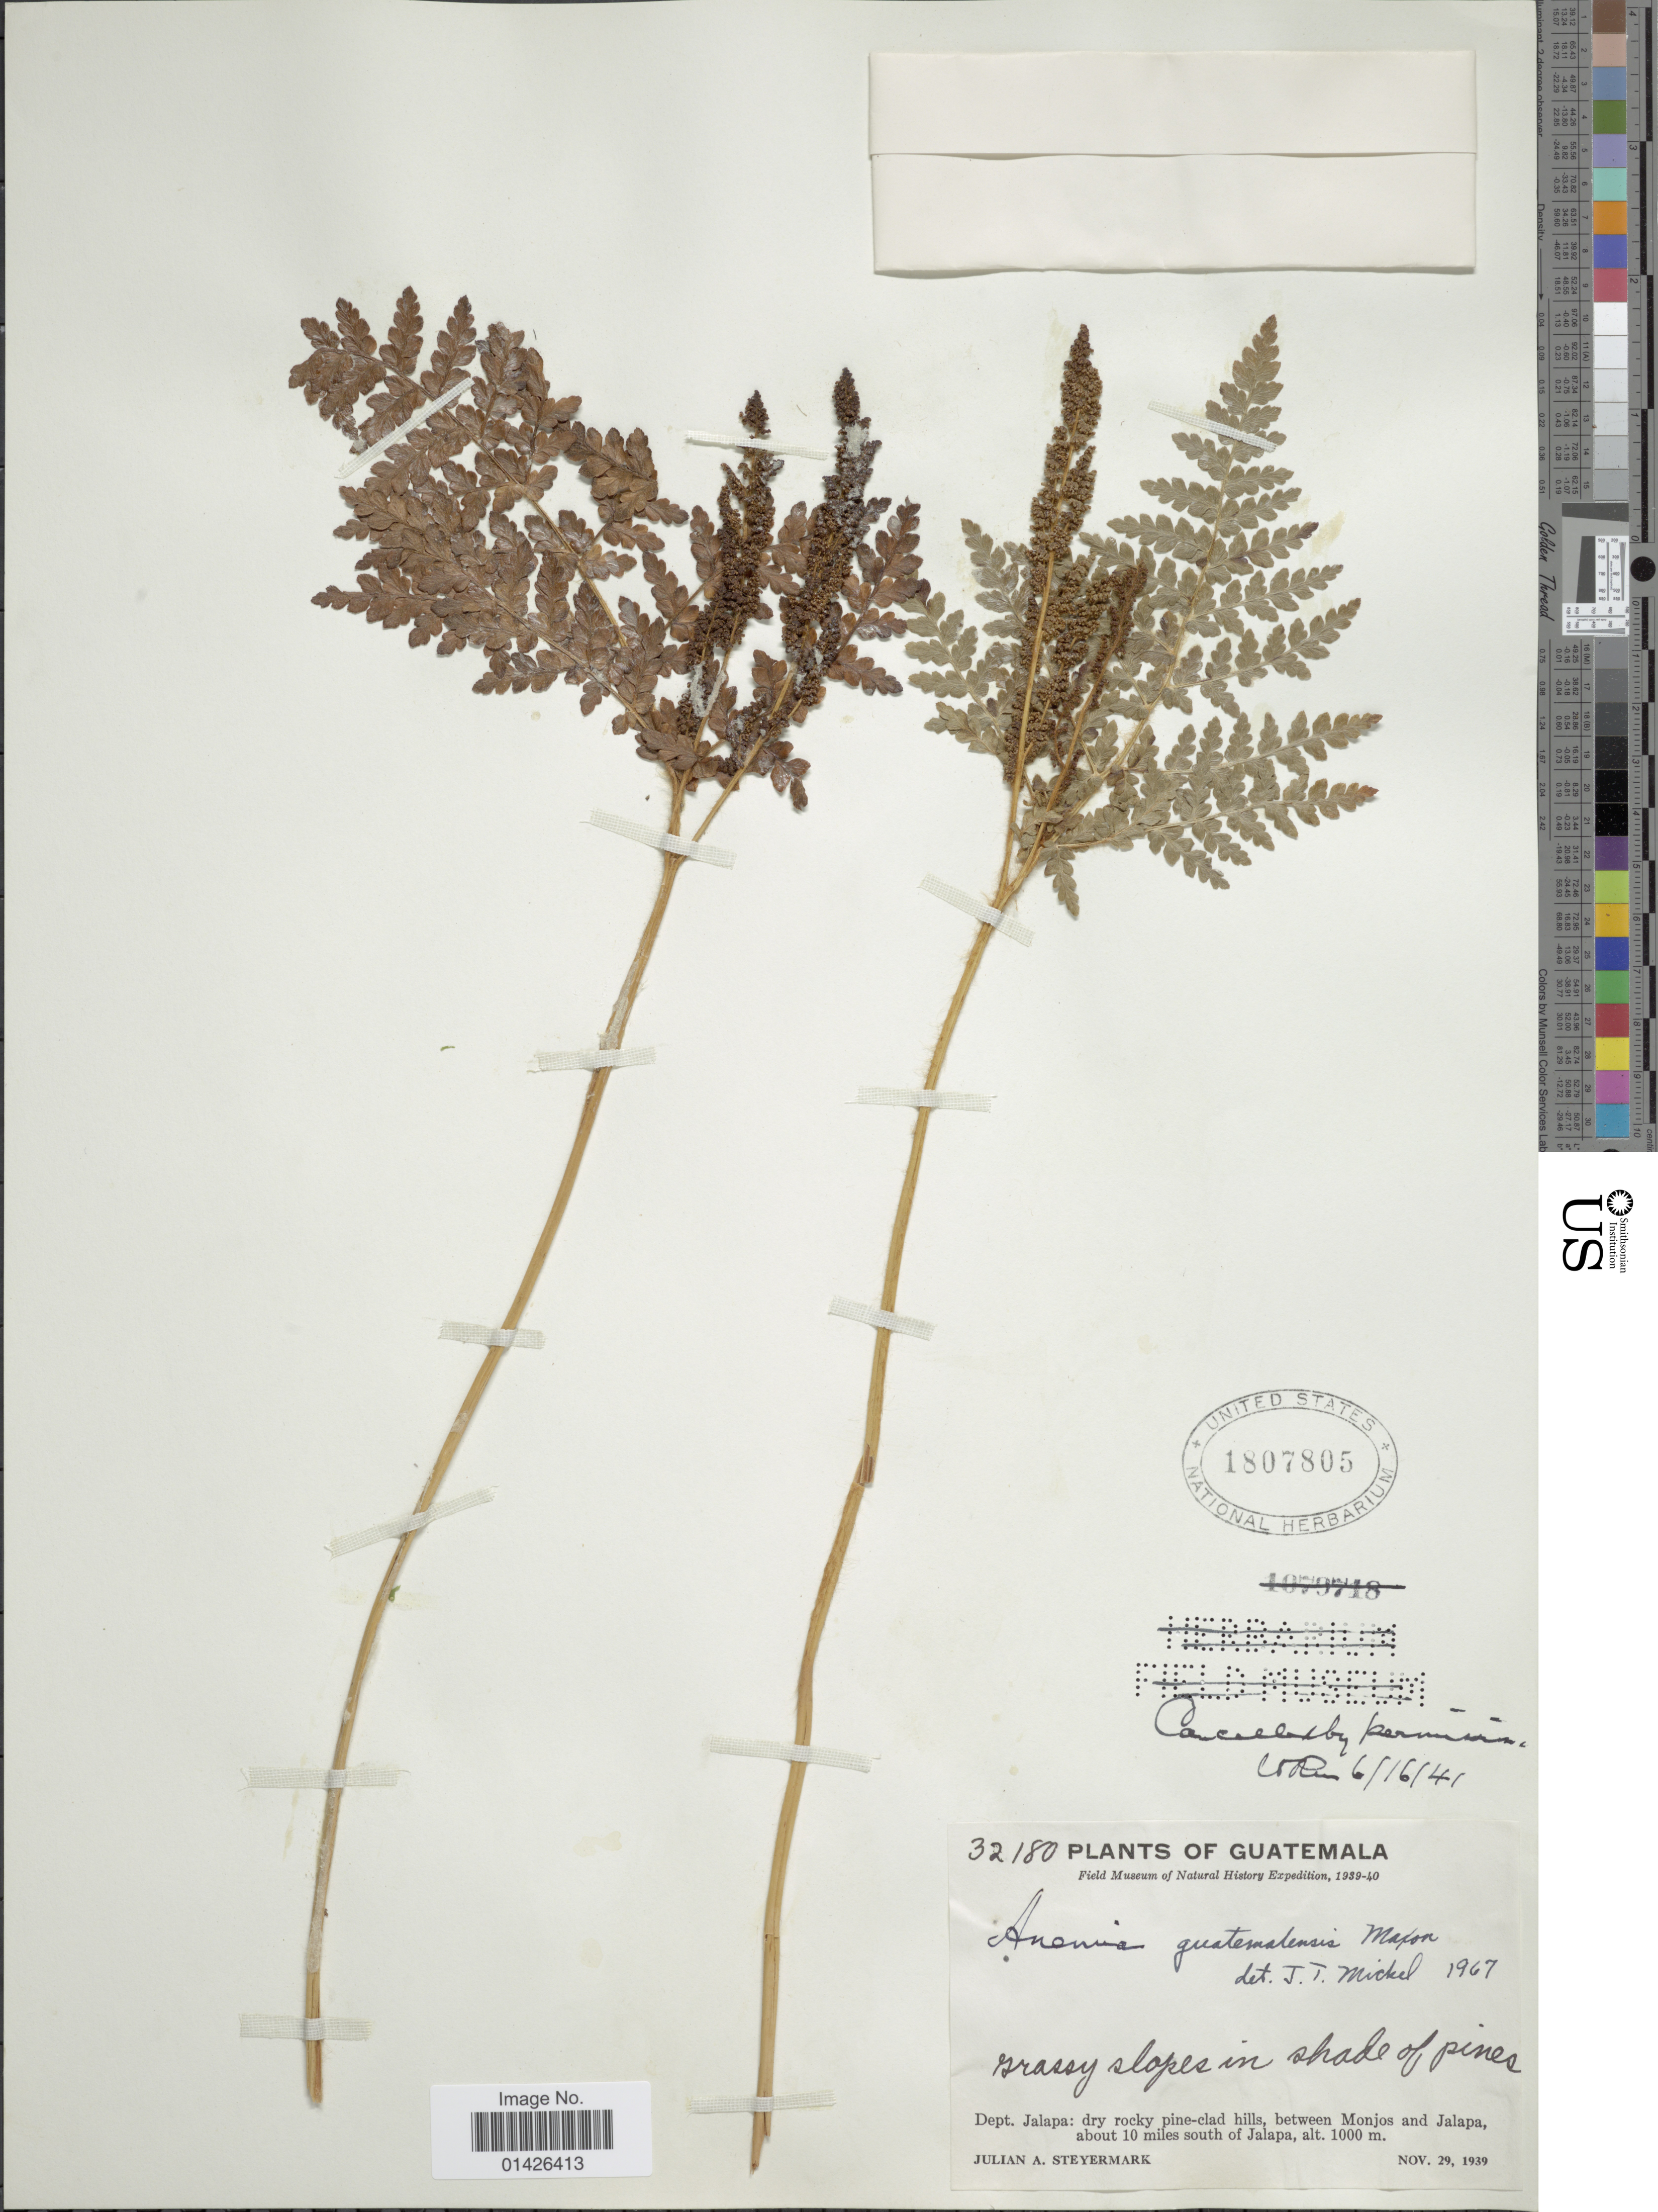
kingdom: Plantae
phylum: Tracheophyta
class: Polypodiopsida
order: Schizaeales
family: Anemiaceae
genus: Anemia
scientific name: Anemia guatemalensis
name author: Maxon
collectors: J. Steyermark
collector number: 32180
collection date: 1939-11-29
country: Guatemala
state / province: Jalapa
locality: Dept. Jalapa, between Monjos and Jalapa, about 10 miles south of Jalapa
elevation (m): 1000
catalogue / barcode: US 1807805